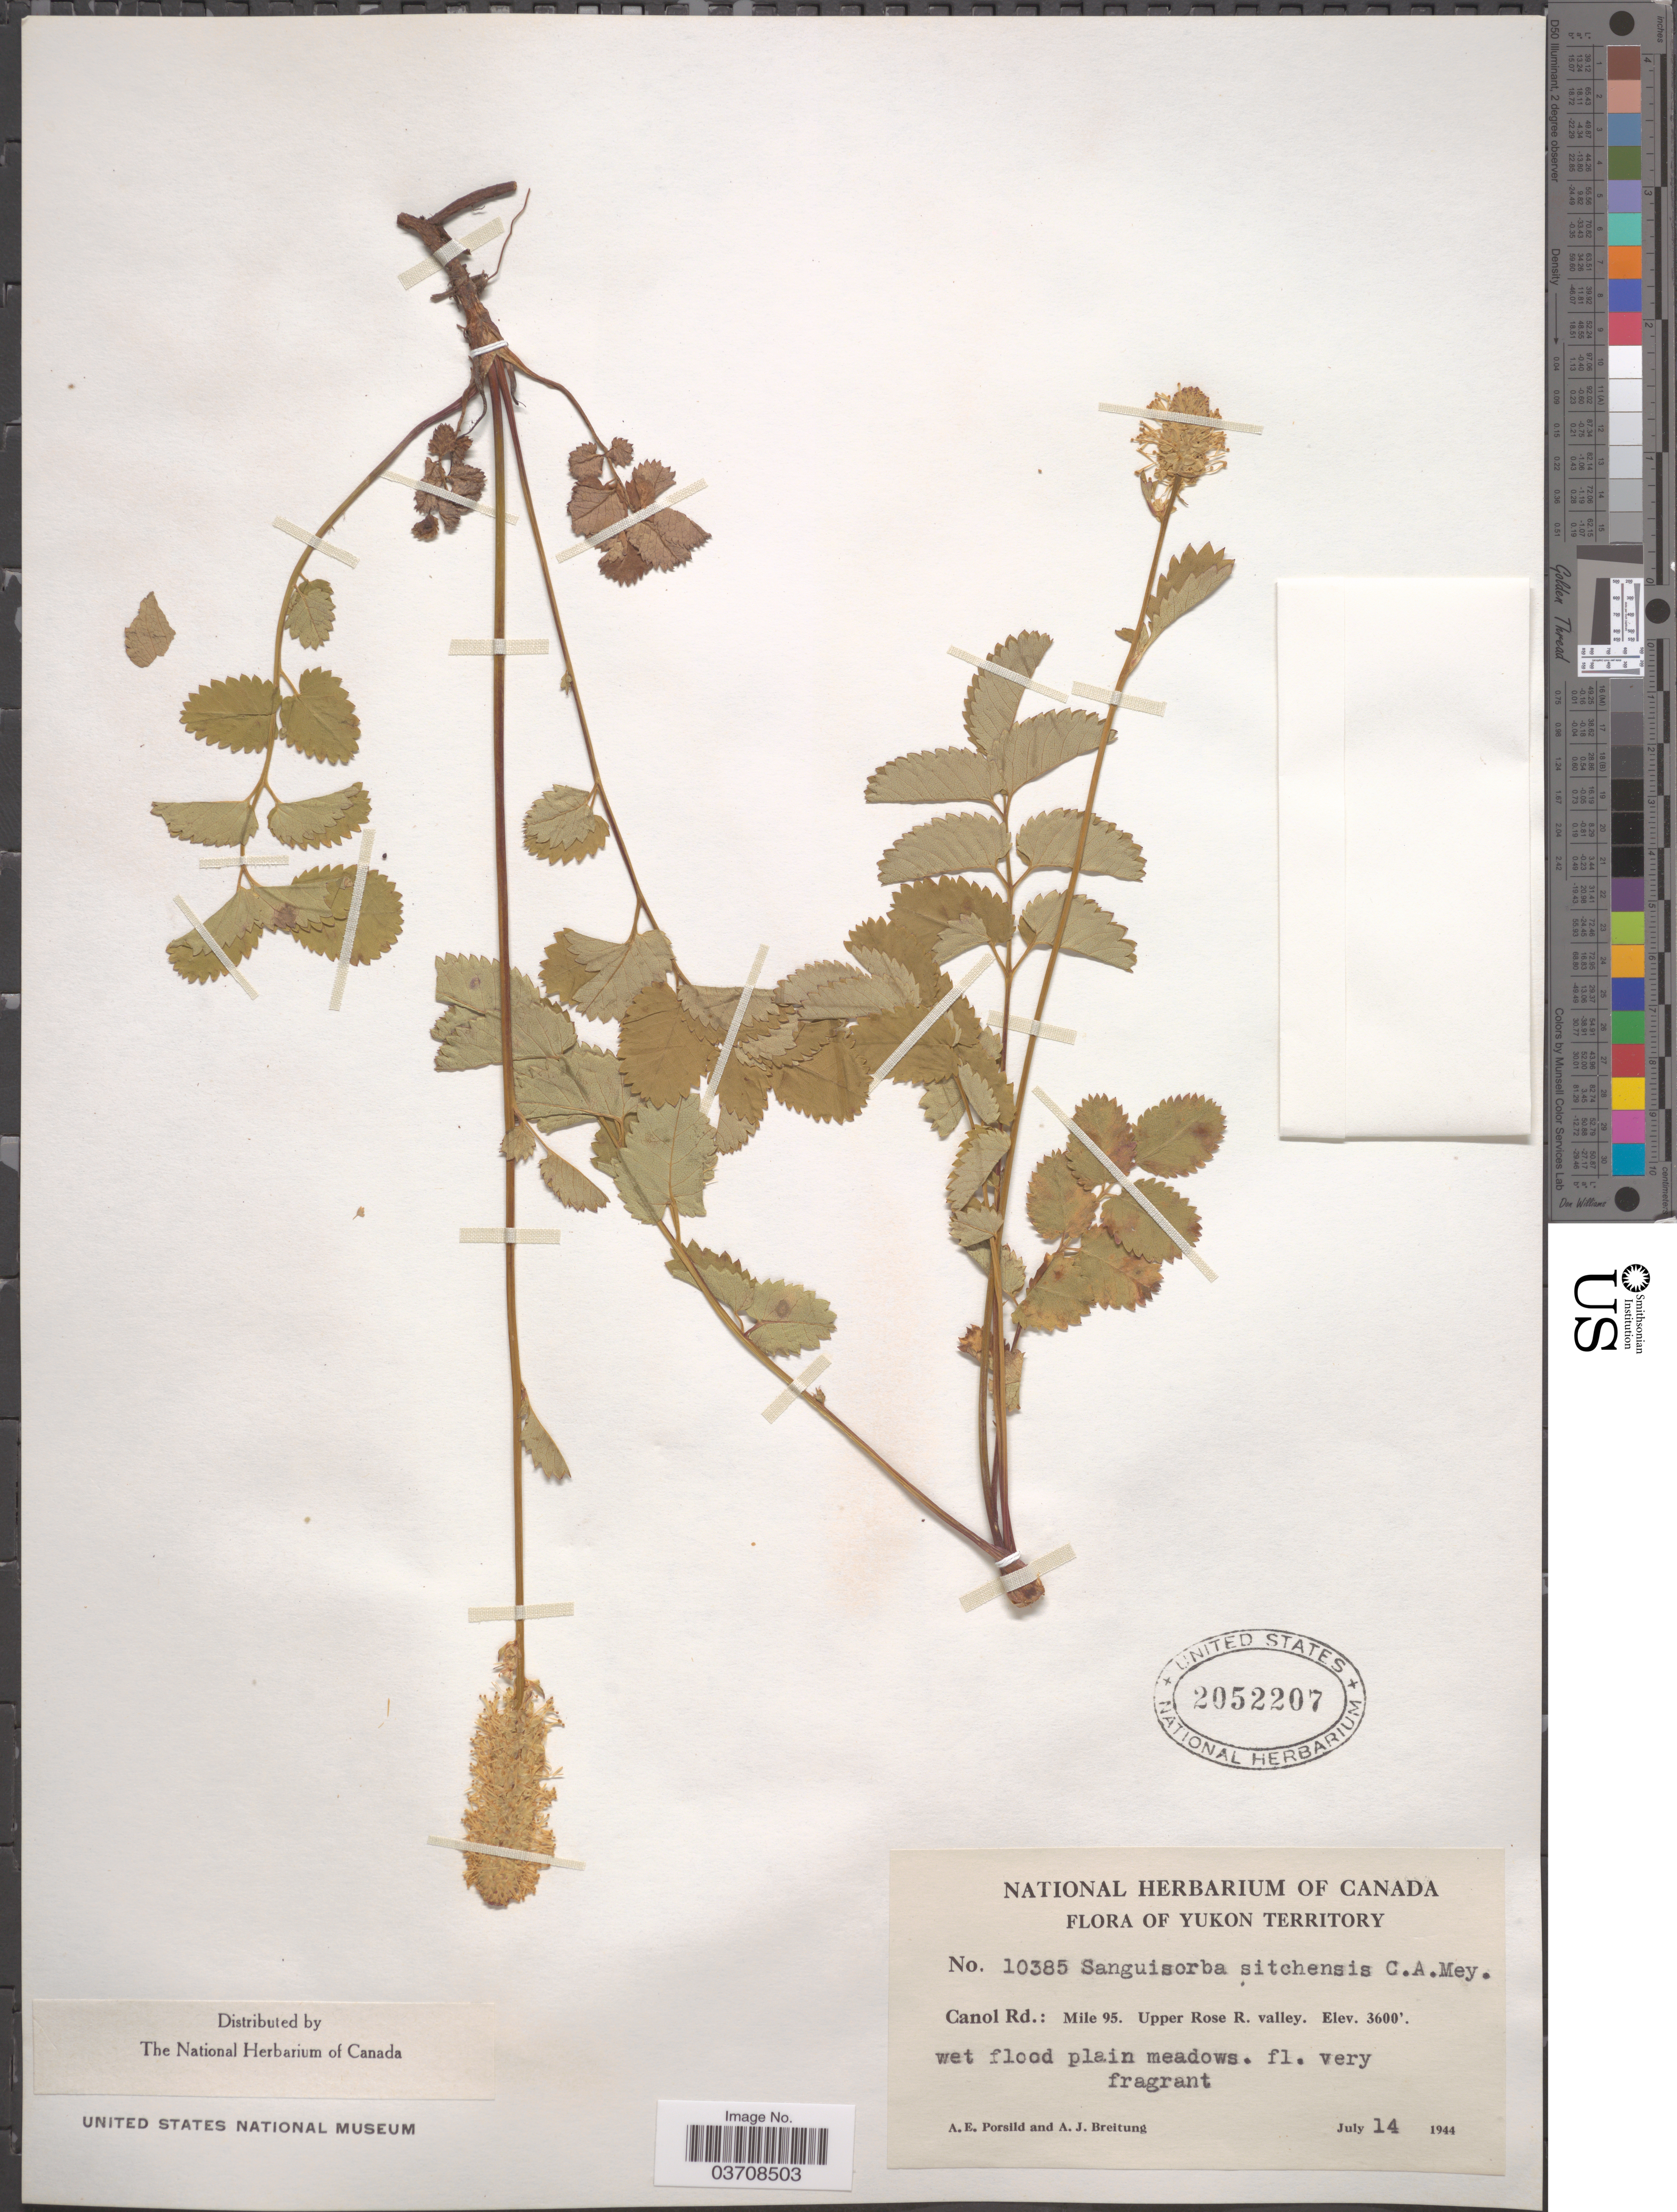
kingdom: Plantae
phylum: Tracheophyta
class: Magnoliopsida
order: Rosales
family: Rosaceae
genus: Sanguisorba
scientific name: Sanguisorba stipulata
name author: Raf.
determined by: Strong, Mark T., (BOT), Smithsonian Institution - National Museum of Natural History (UNITED STATES)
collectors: A. E. Porsild & A. Breitung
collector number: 10385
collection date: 1944-07-14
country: Canada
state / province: Yukon Territory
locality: Canol Rd.: Mile 95. Upper Rose R. valley.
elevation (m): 1097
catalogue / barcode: US 2052207